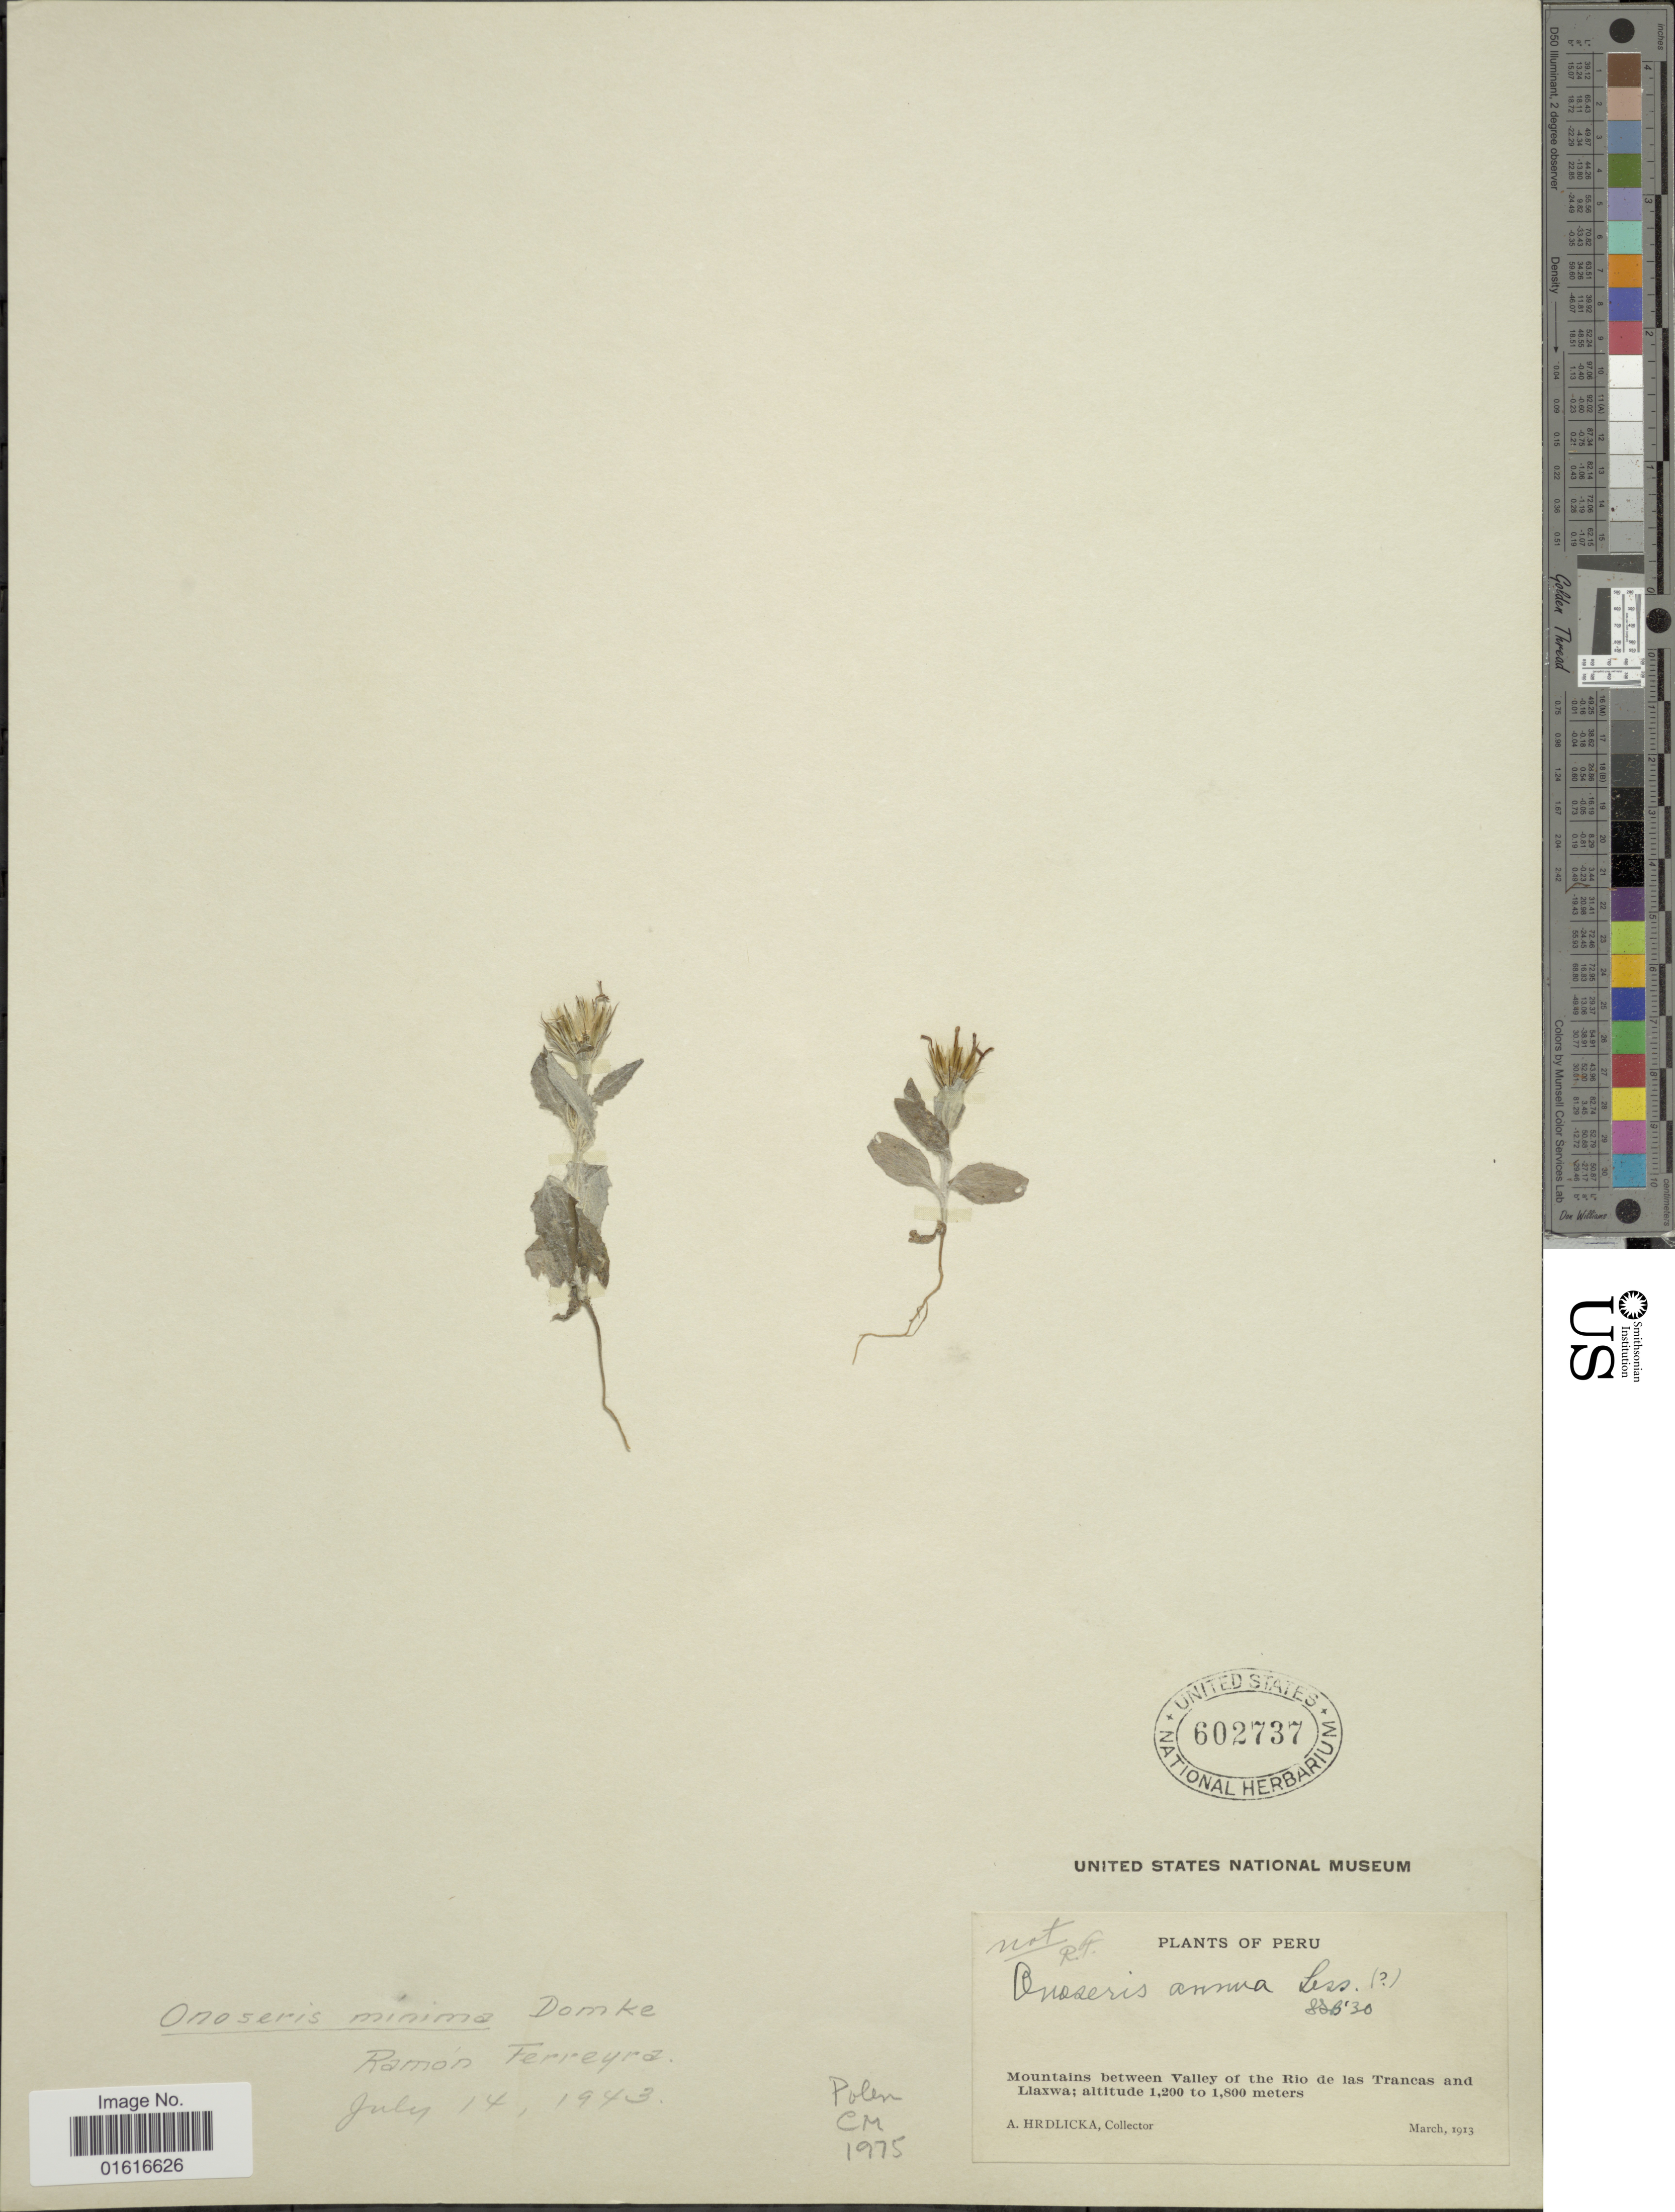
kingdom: Plantae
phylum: Tracheophyta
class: Magnoliopsida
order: Asterales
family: Asteraceae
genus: Onoseris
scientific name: Onoseris minima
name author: Domke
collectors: A. Hrdlicka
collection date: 1913-03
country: Peru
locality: Mountains between Valley of the Rio de las Trancas and Liaxwa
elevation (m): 1200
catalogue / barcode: US 602737